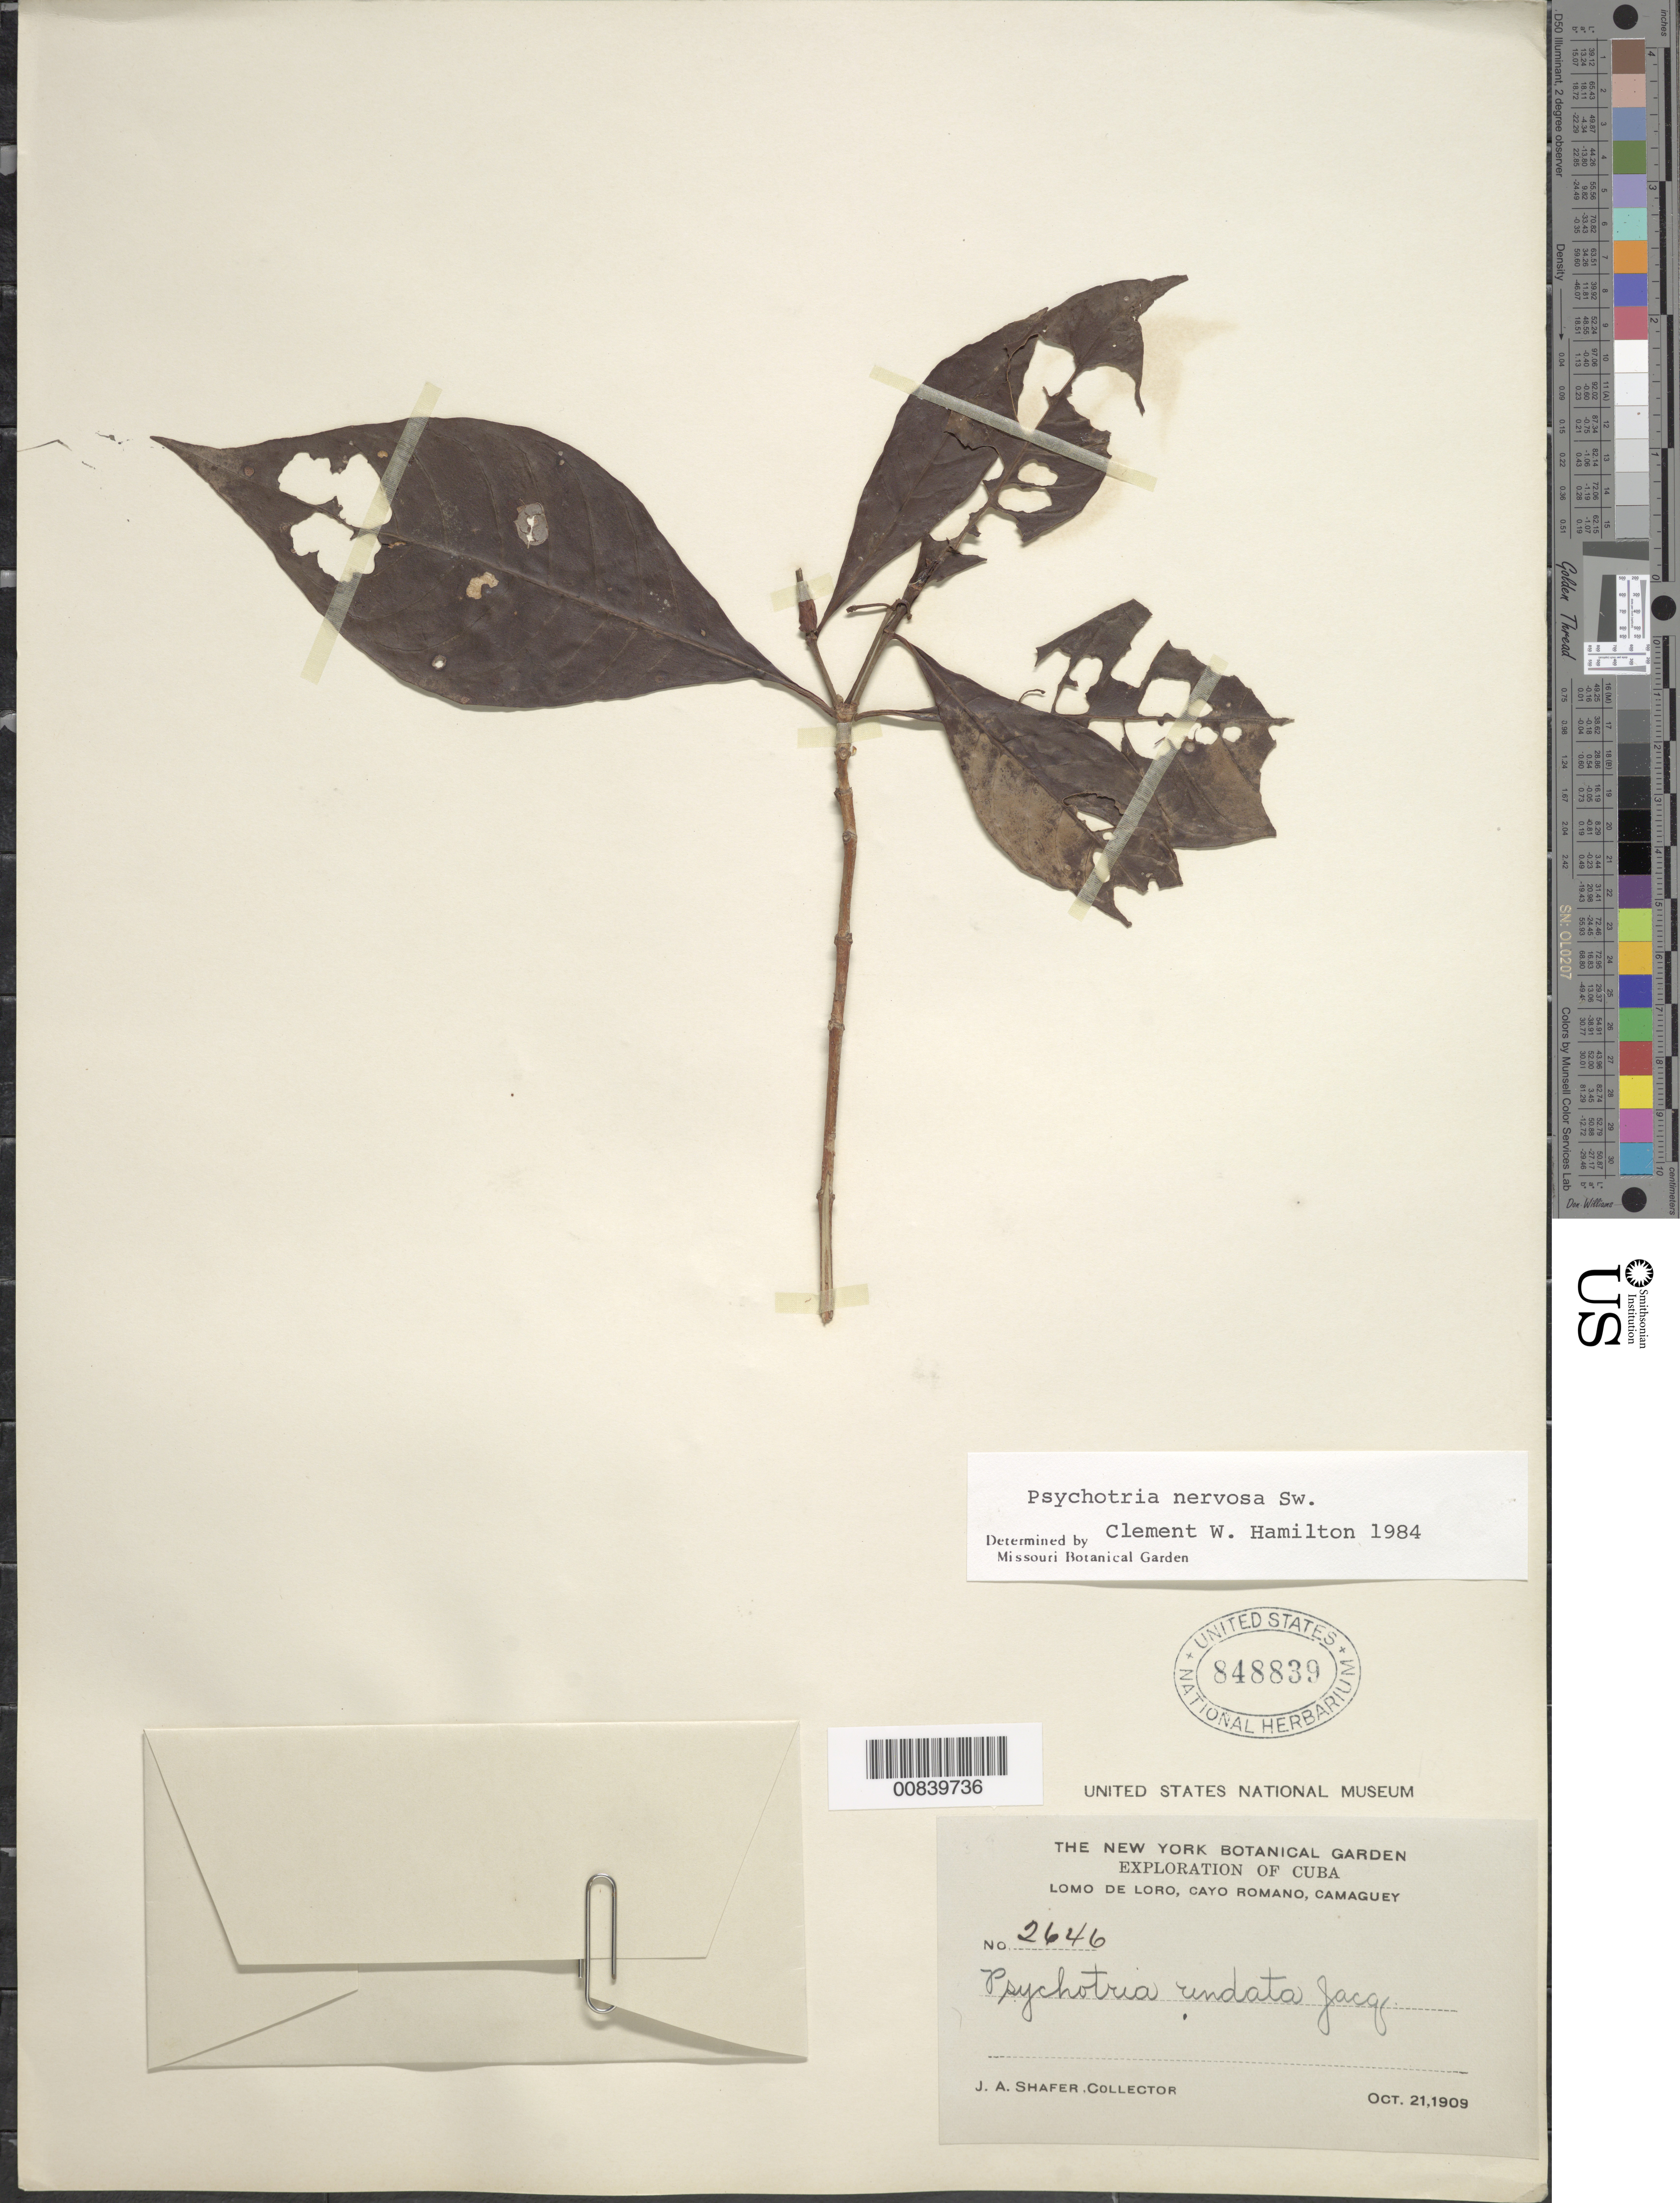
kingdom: Plantae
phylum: Tracheophyta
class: Magnoliopsida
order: Gentianales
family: Rubiaceae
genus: Psychotria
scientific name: Psychotria nervosa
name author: Sw.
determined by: Hamilton, C. W.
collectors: J. A. Shafer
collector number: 2646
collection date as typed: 21 Oct 1909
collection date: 1909-10-21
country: Cuba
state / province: Camaguey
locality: Lomo de Loro, Cayo Romano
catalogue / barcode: US 848839